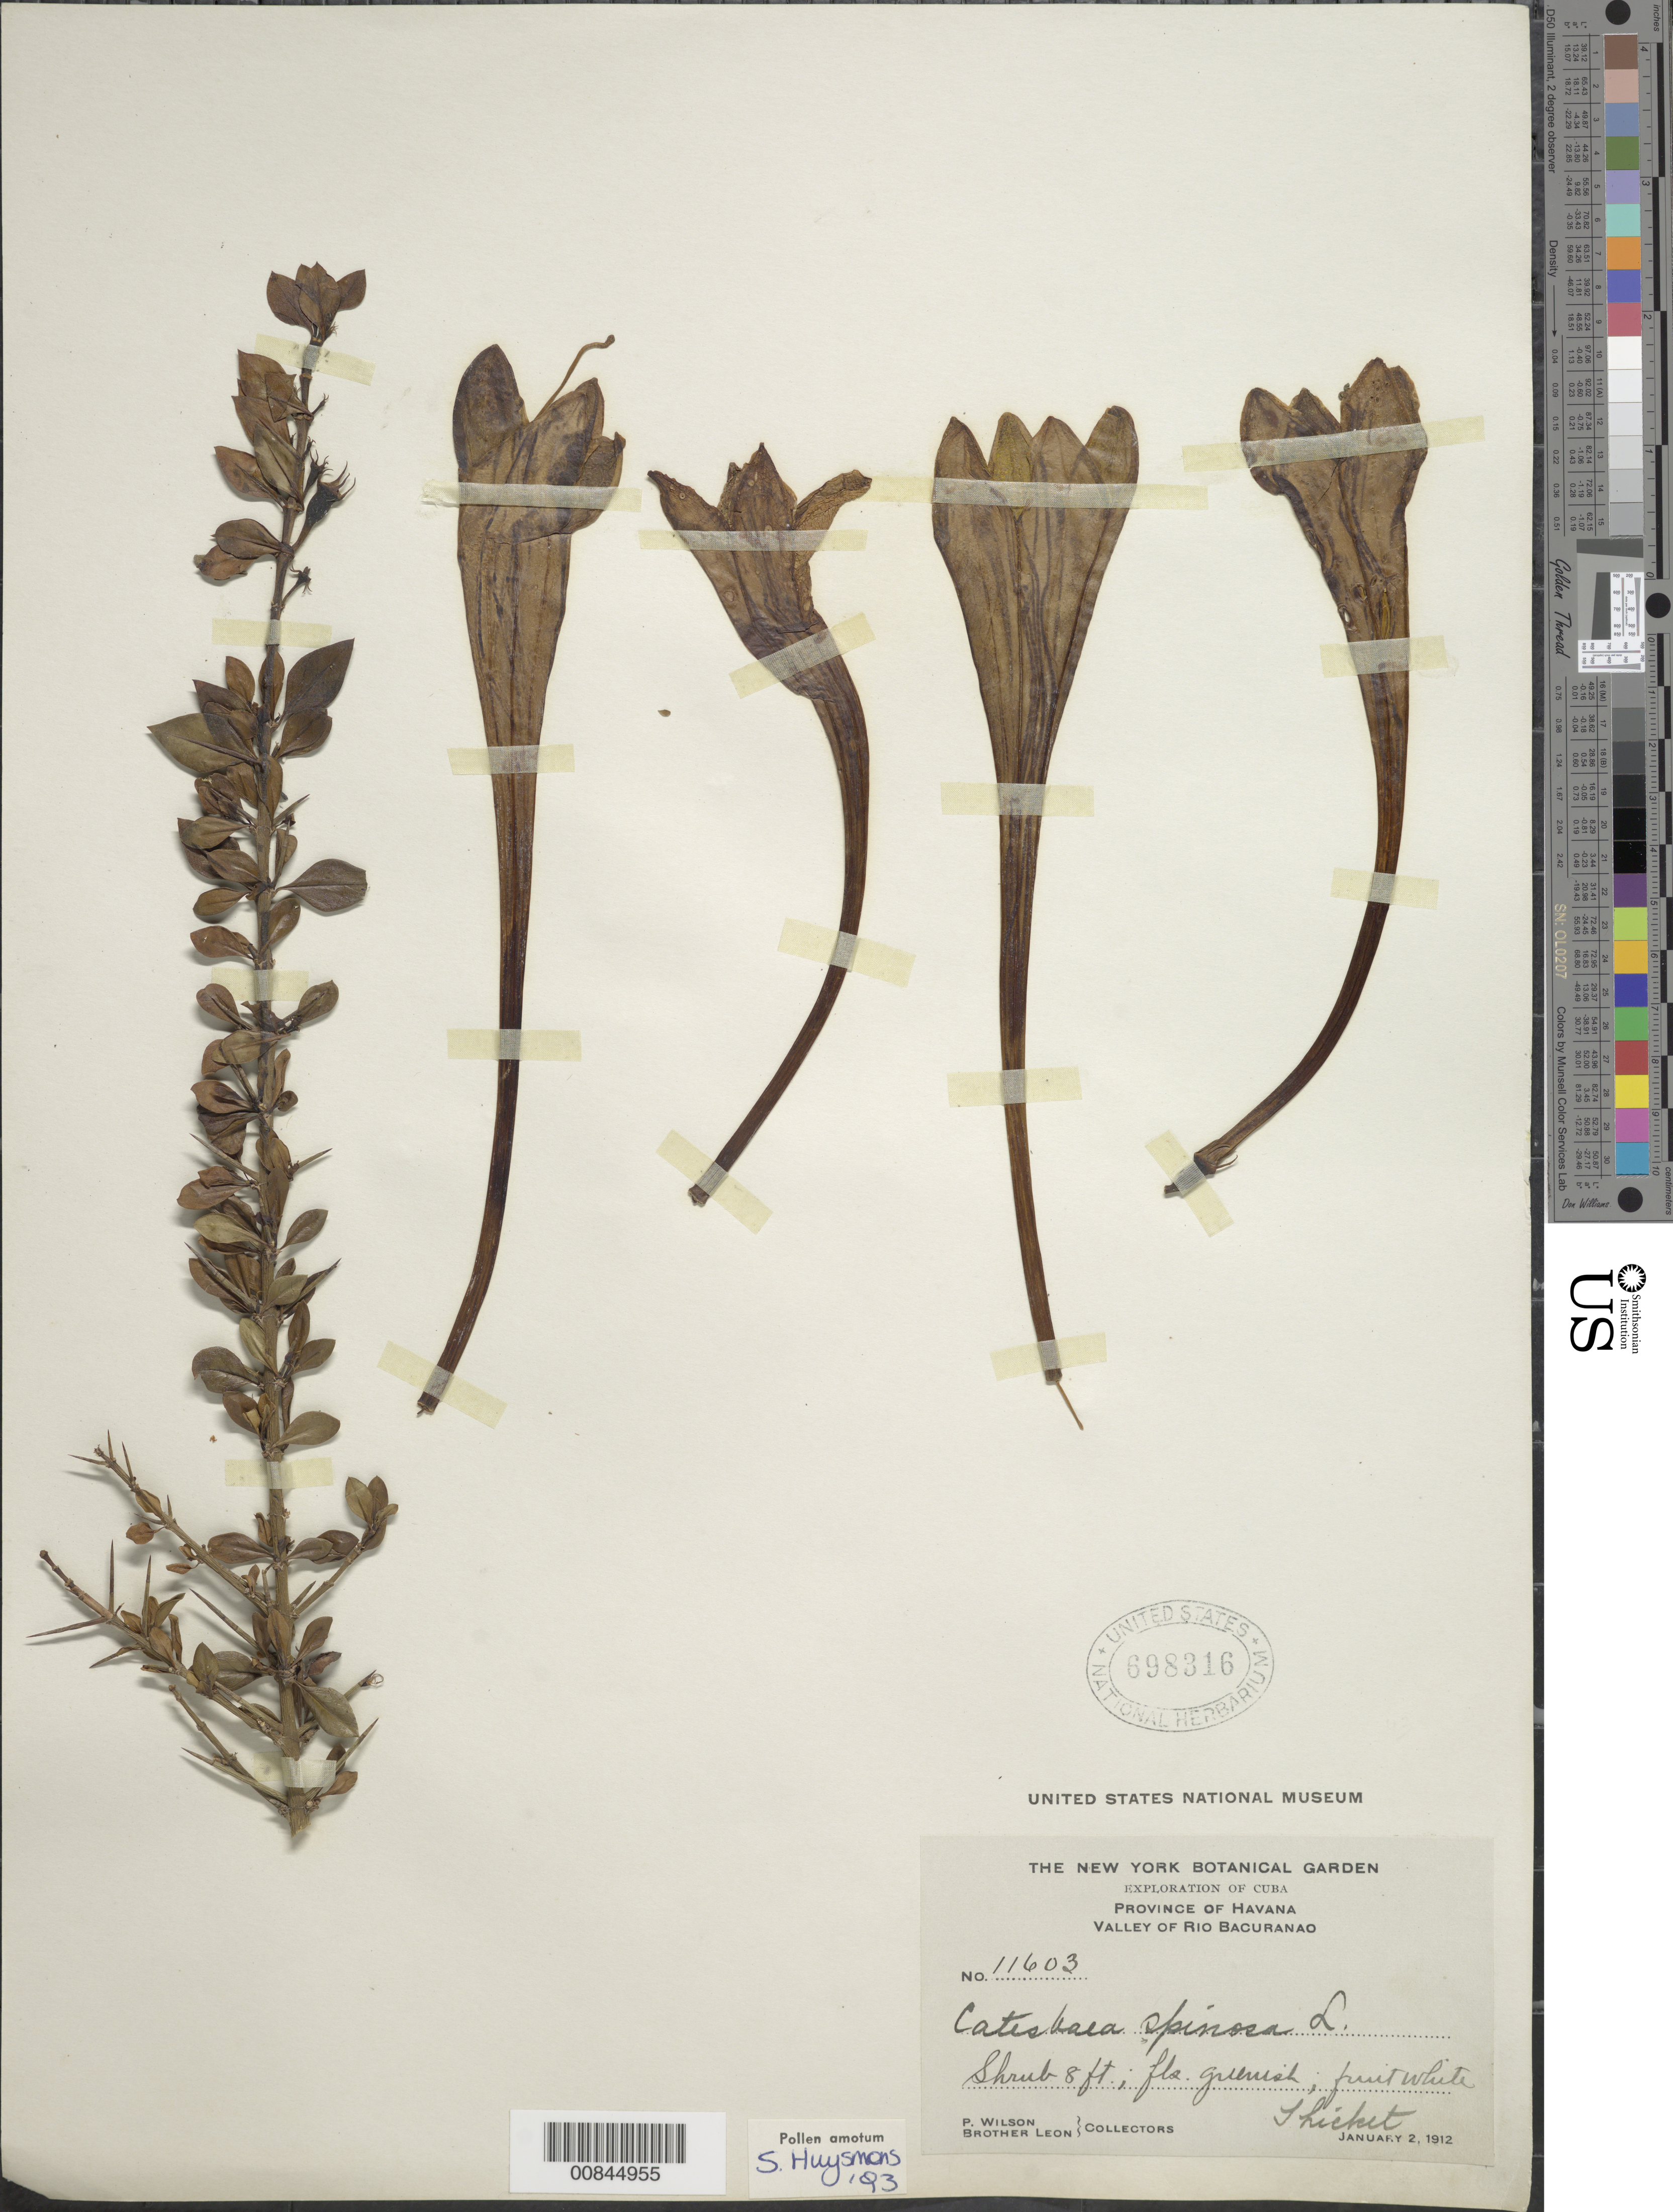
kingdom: Plantae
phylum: Tracheophyta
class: Magnoliopsida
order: Gentianales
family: Rubiaceae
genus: Catesbaea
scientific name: Catesbaea spinosa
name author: L.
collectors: P. Wilson & Bro. León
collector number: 11603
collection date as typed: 02 Jan 1912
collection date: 1912-01-02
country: Cuba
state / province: La Habana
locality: Valley of Rio Bacuranao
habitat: Thicket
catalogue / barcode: US 698316